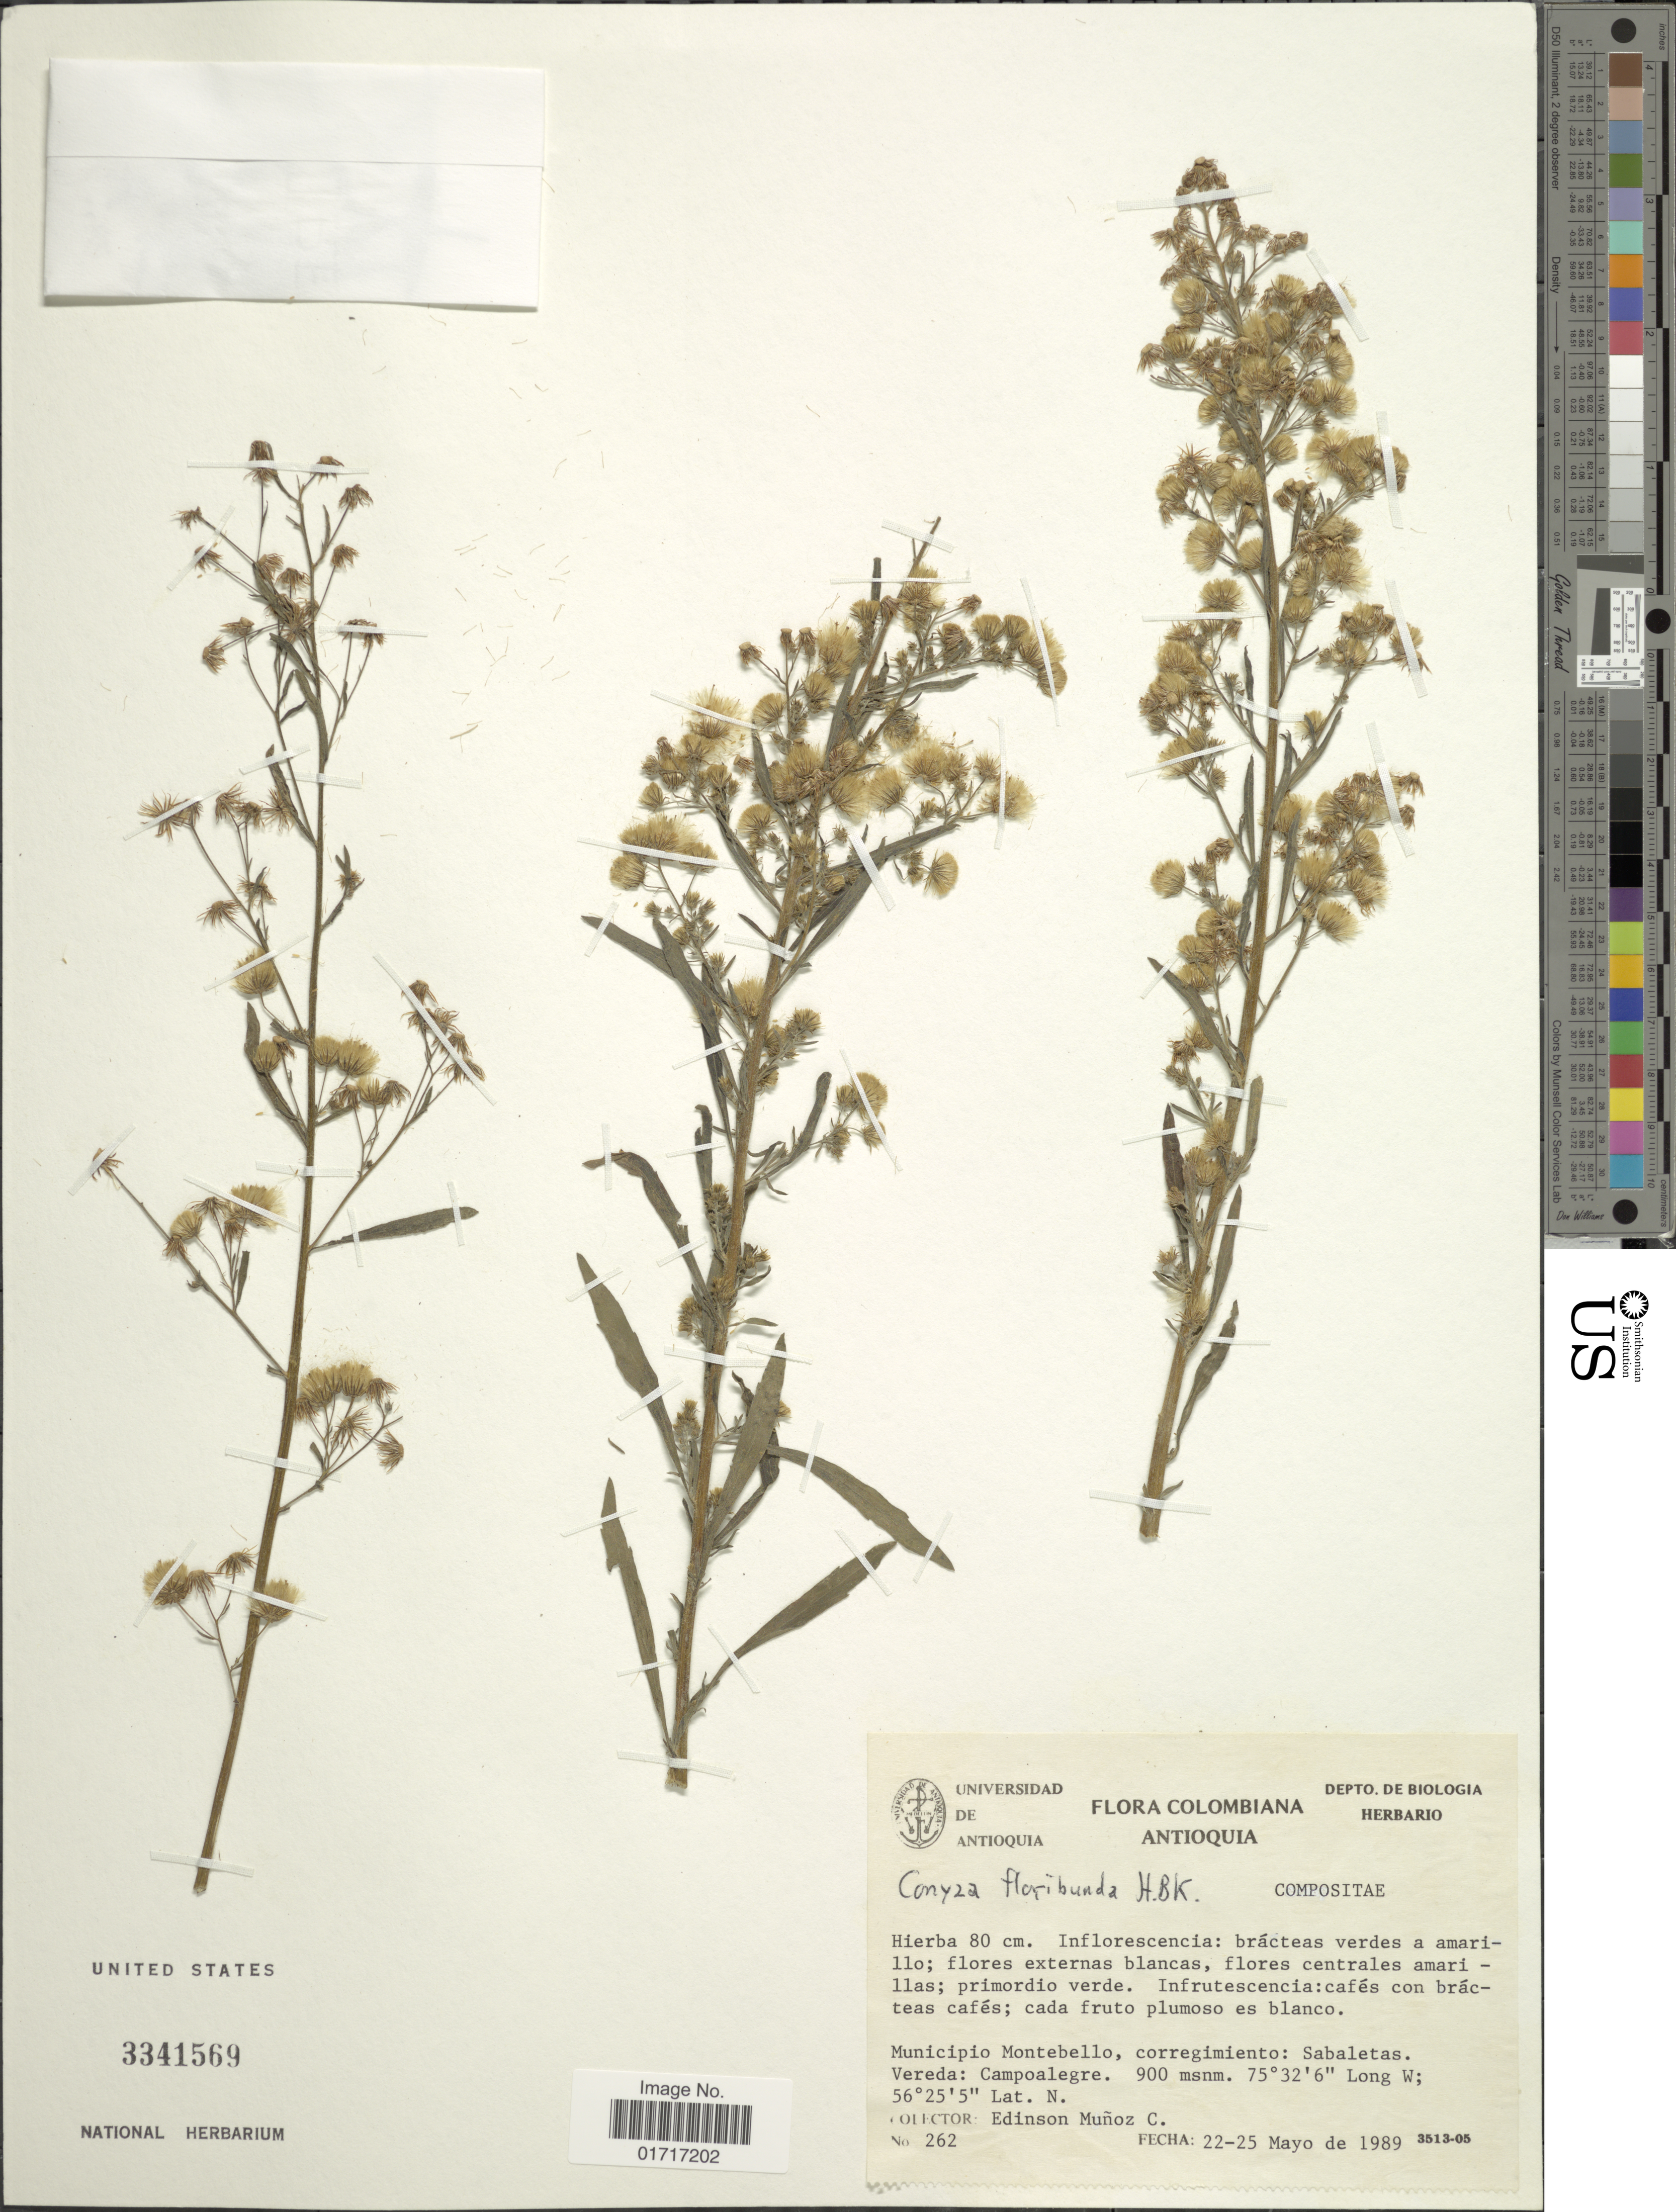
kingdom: Plantae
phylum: Tracheophyta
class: Magnoliopsida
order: Asterales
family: Asteraceae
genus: Conyza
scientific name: Conyza floribunda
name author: Kunth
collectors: E. Munoz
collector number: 262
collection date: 1989-05-22/1989-05-25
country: Colombia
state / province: Antioquia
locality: Antioquia. Municipio Montebello, Corregimiento: Sabaletas. Vereda: Campoalegre.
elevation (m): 900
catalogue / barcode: US 3341569